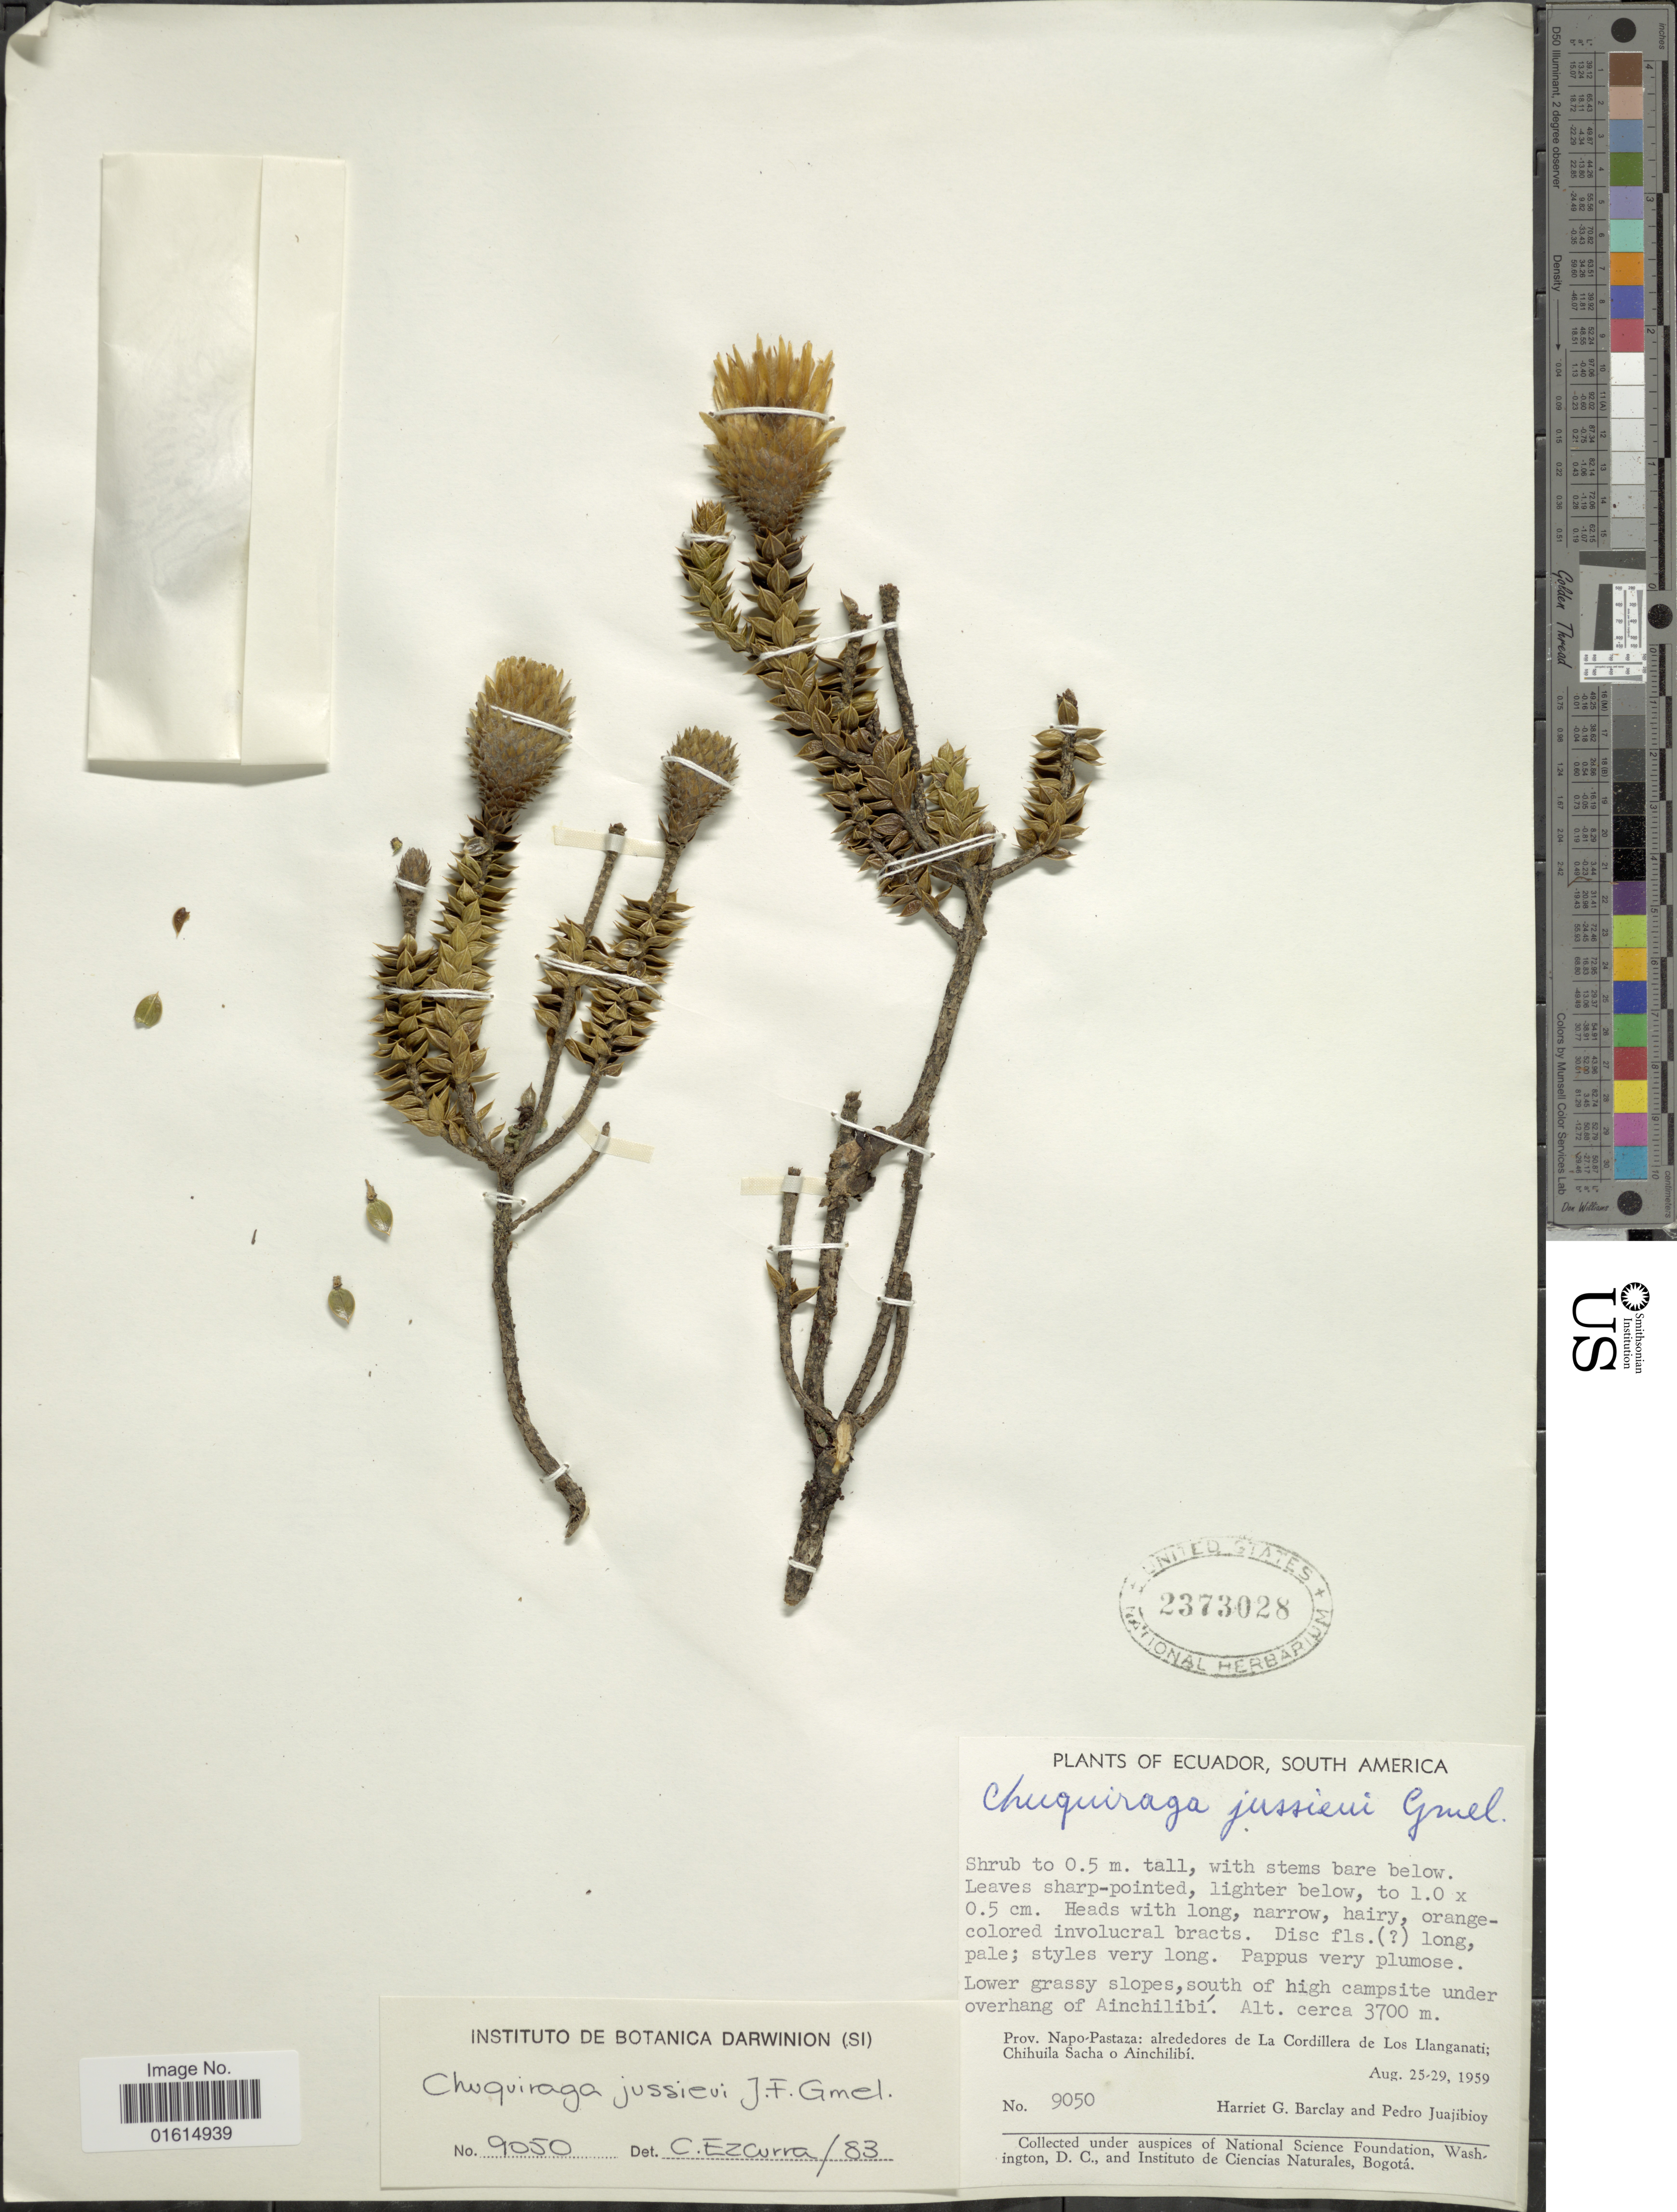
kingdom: Plantae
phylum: Tracheophyta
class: Magnoliopsida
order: Asterales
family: Asteraceae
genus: Chuquiraga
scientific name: Chuquiraga jussieui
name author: J.F. Gmel.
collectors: H. G. Barclay & P. Juajibioy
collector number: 9050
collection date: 1959-08-25/1959-08-29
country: Ecuador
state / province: Napo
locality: South America, under overhang of Ainchilibi, Prov. Napo-Pastaza, alrededores de La Cordillera de Los Llanganati, Chihuila Sacha o Ainchilibi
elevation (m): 3700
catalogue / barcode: US 2373028